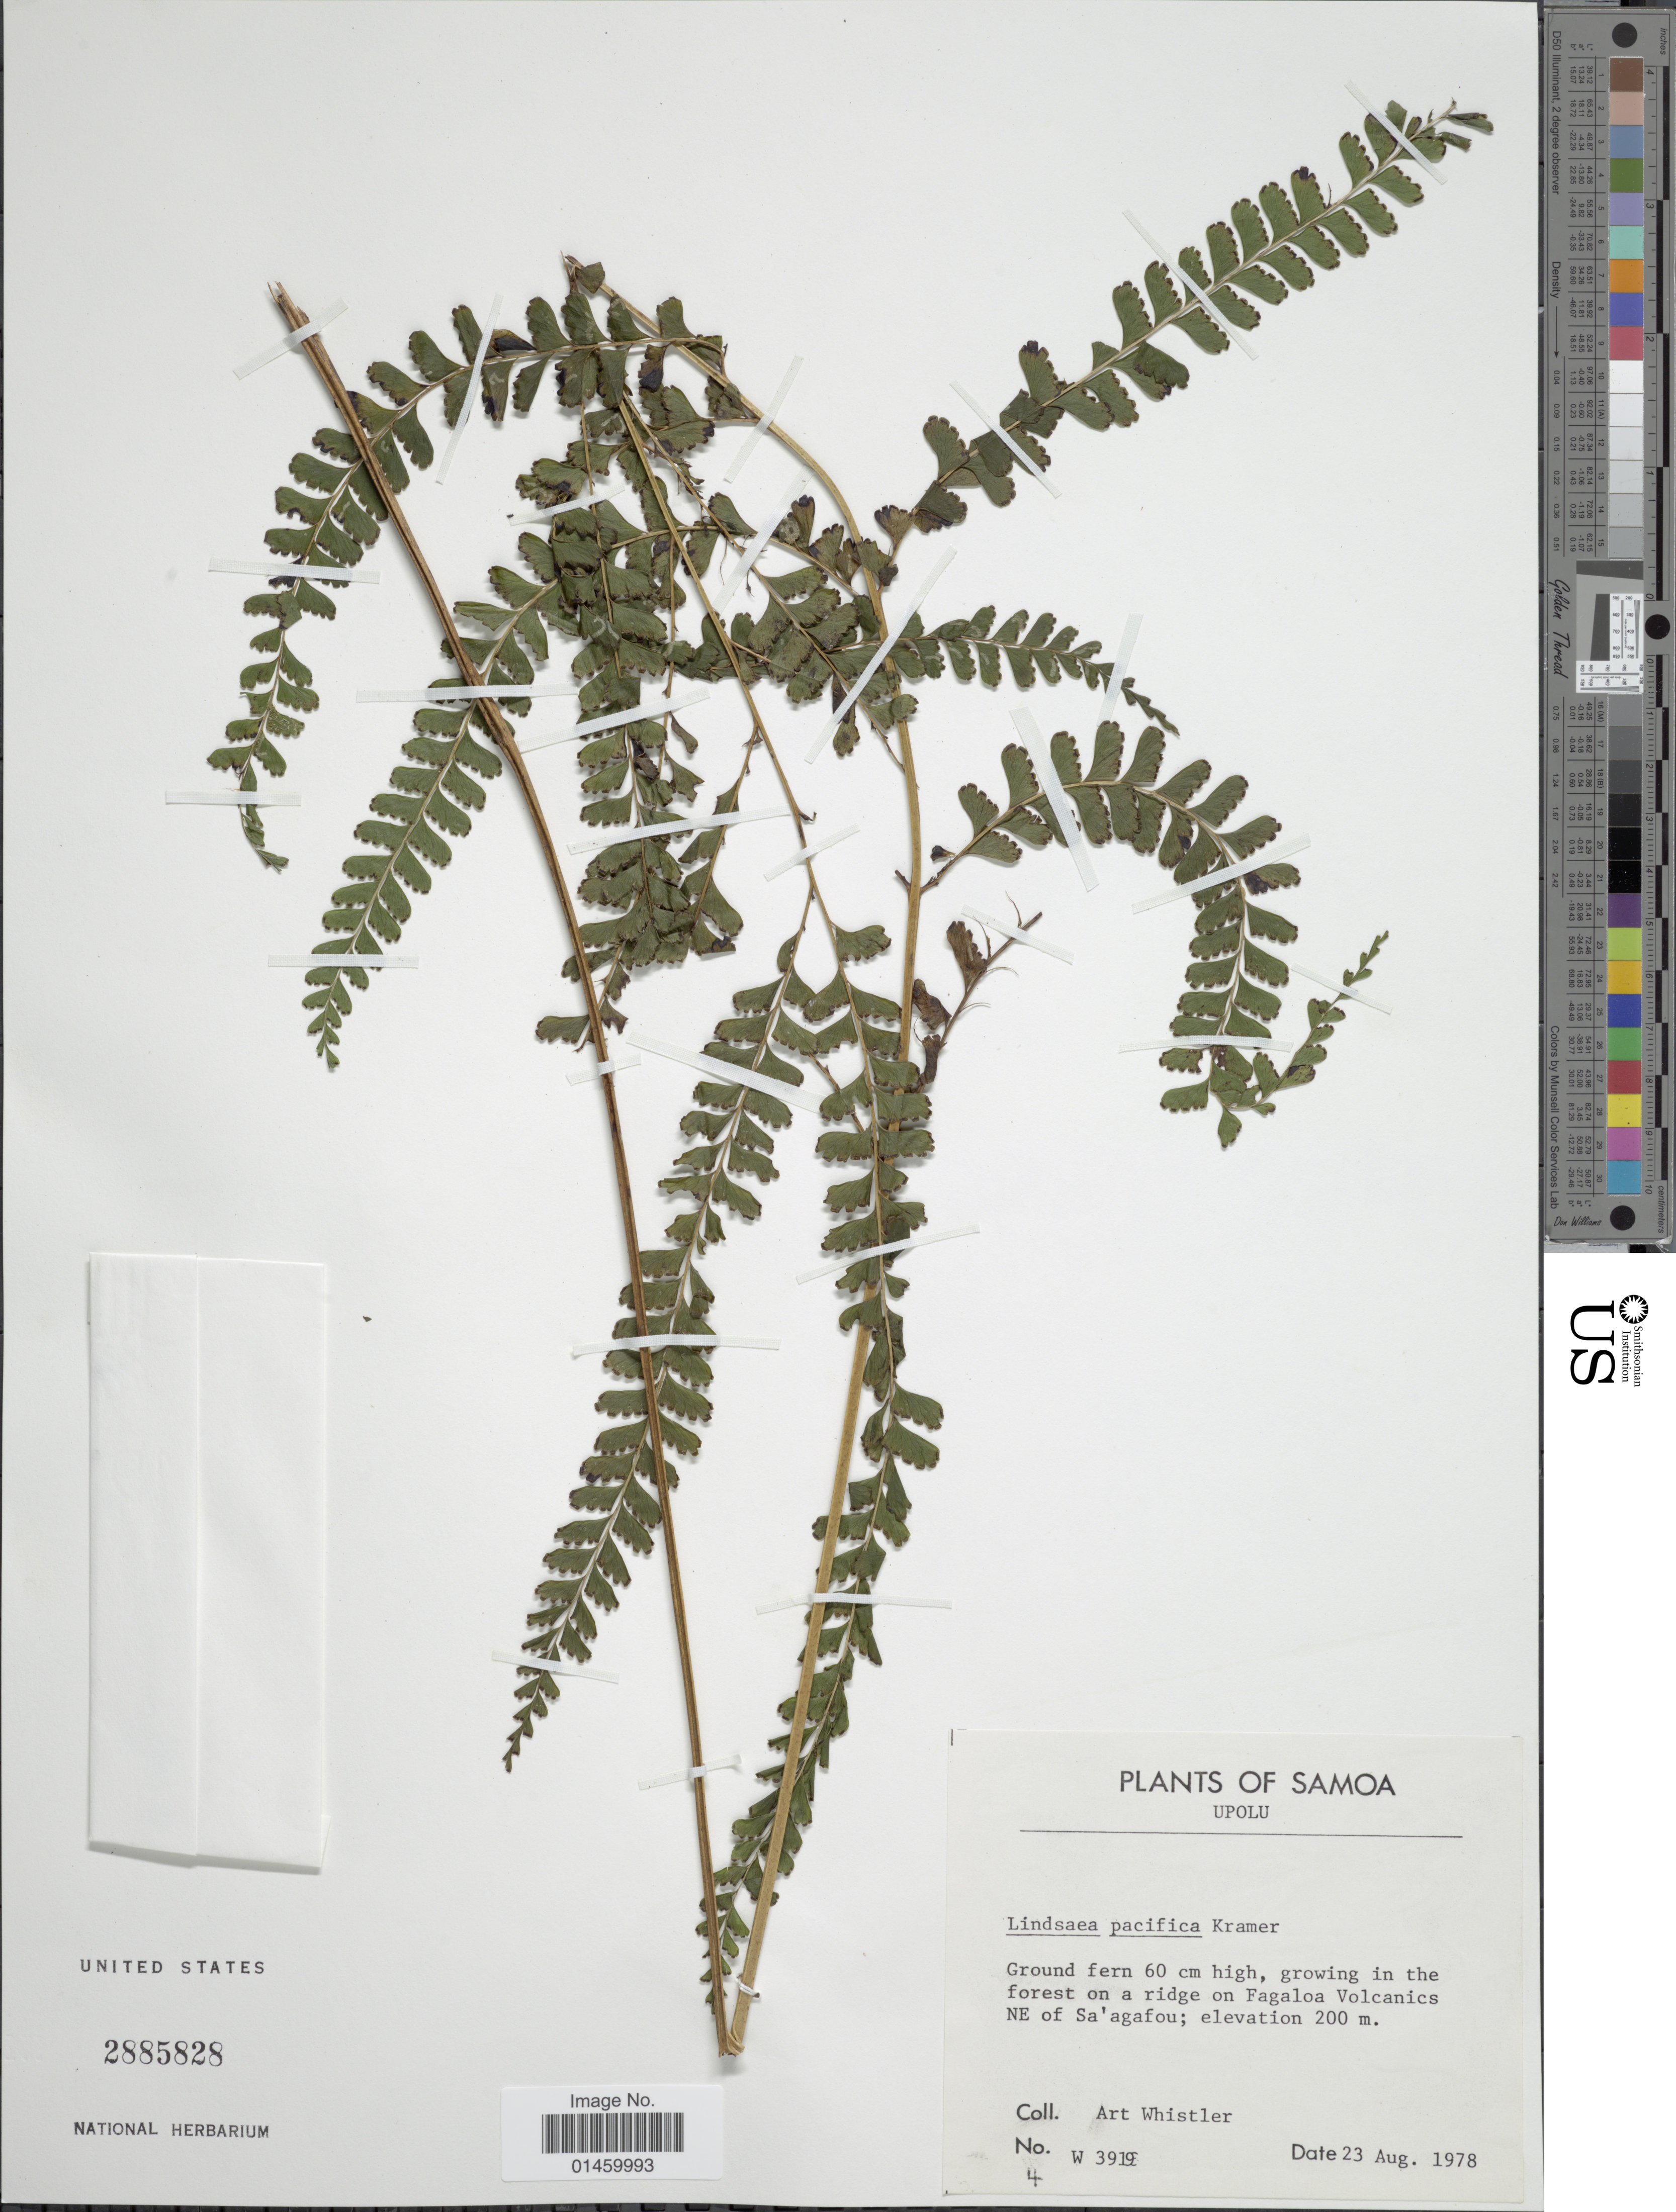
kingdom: Plantae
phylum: Tracheophyta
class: Polypodiopsida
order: Polypodiales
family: Lindsaeaceae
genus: Lindsaea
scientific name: Lindsaea pacifica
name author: K.U. Kramer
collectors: A. Whistler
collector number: W3919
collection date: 1978-08-23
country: Samoa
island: Upolu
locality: Growing in the forest on a ridge on Fagaloa Volcanics NE of Sa'agafou.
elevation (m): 200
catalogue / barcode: US 2885828